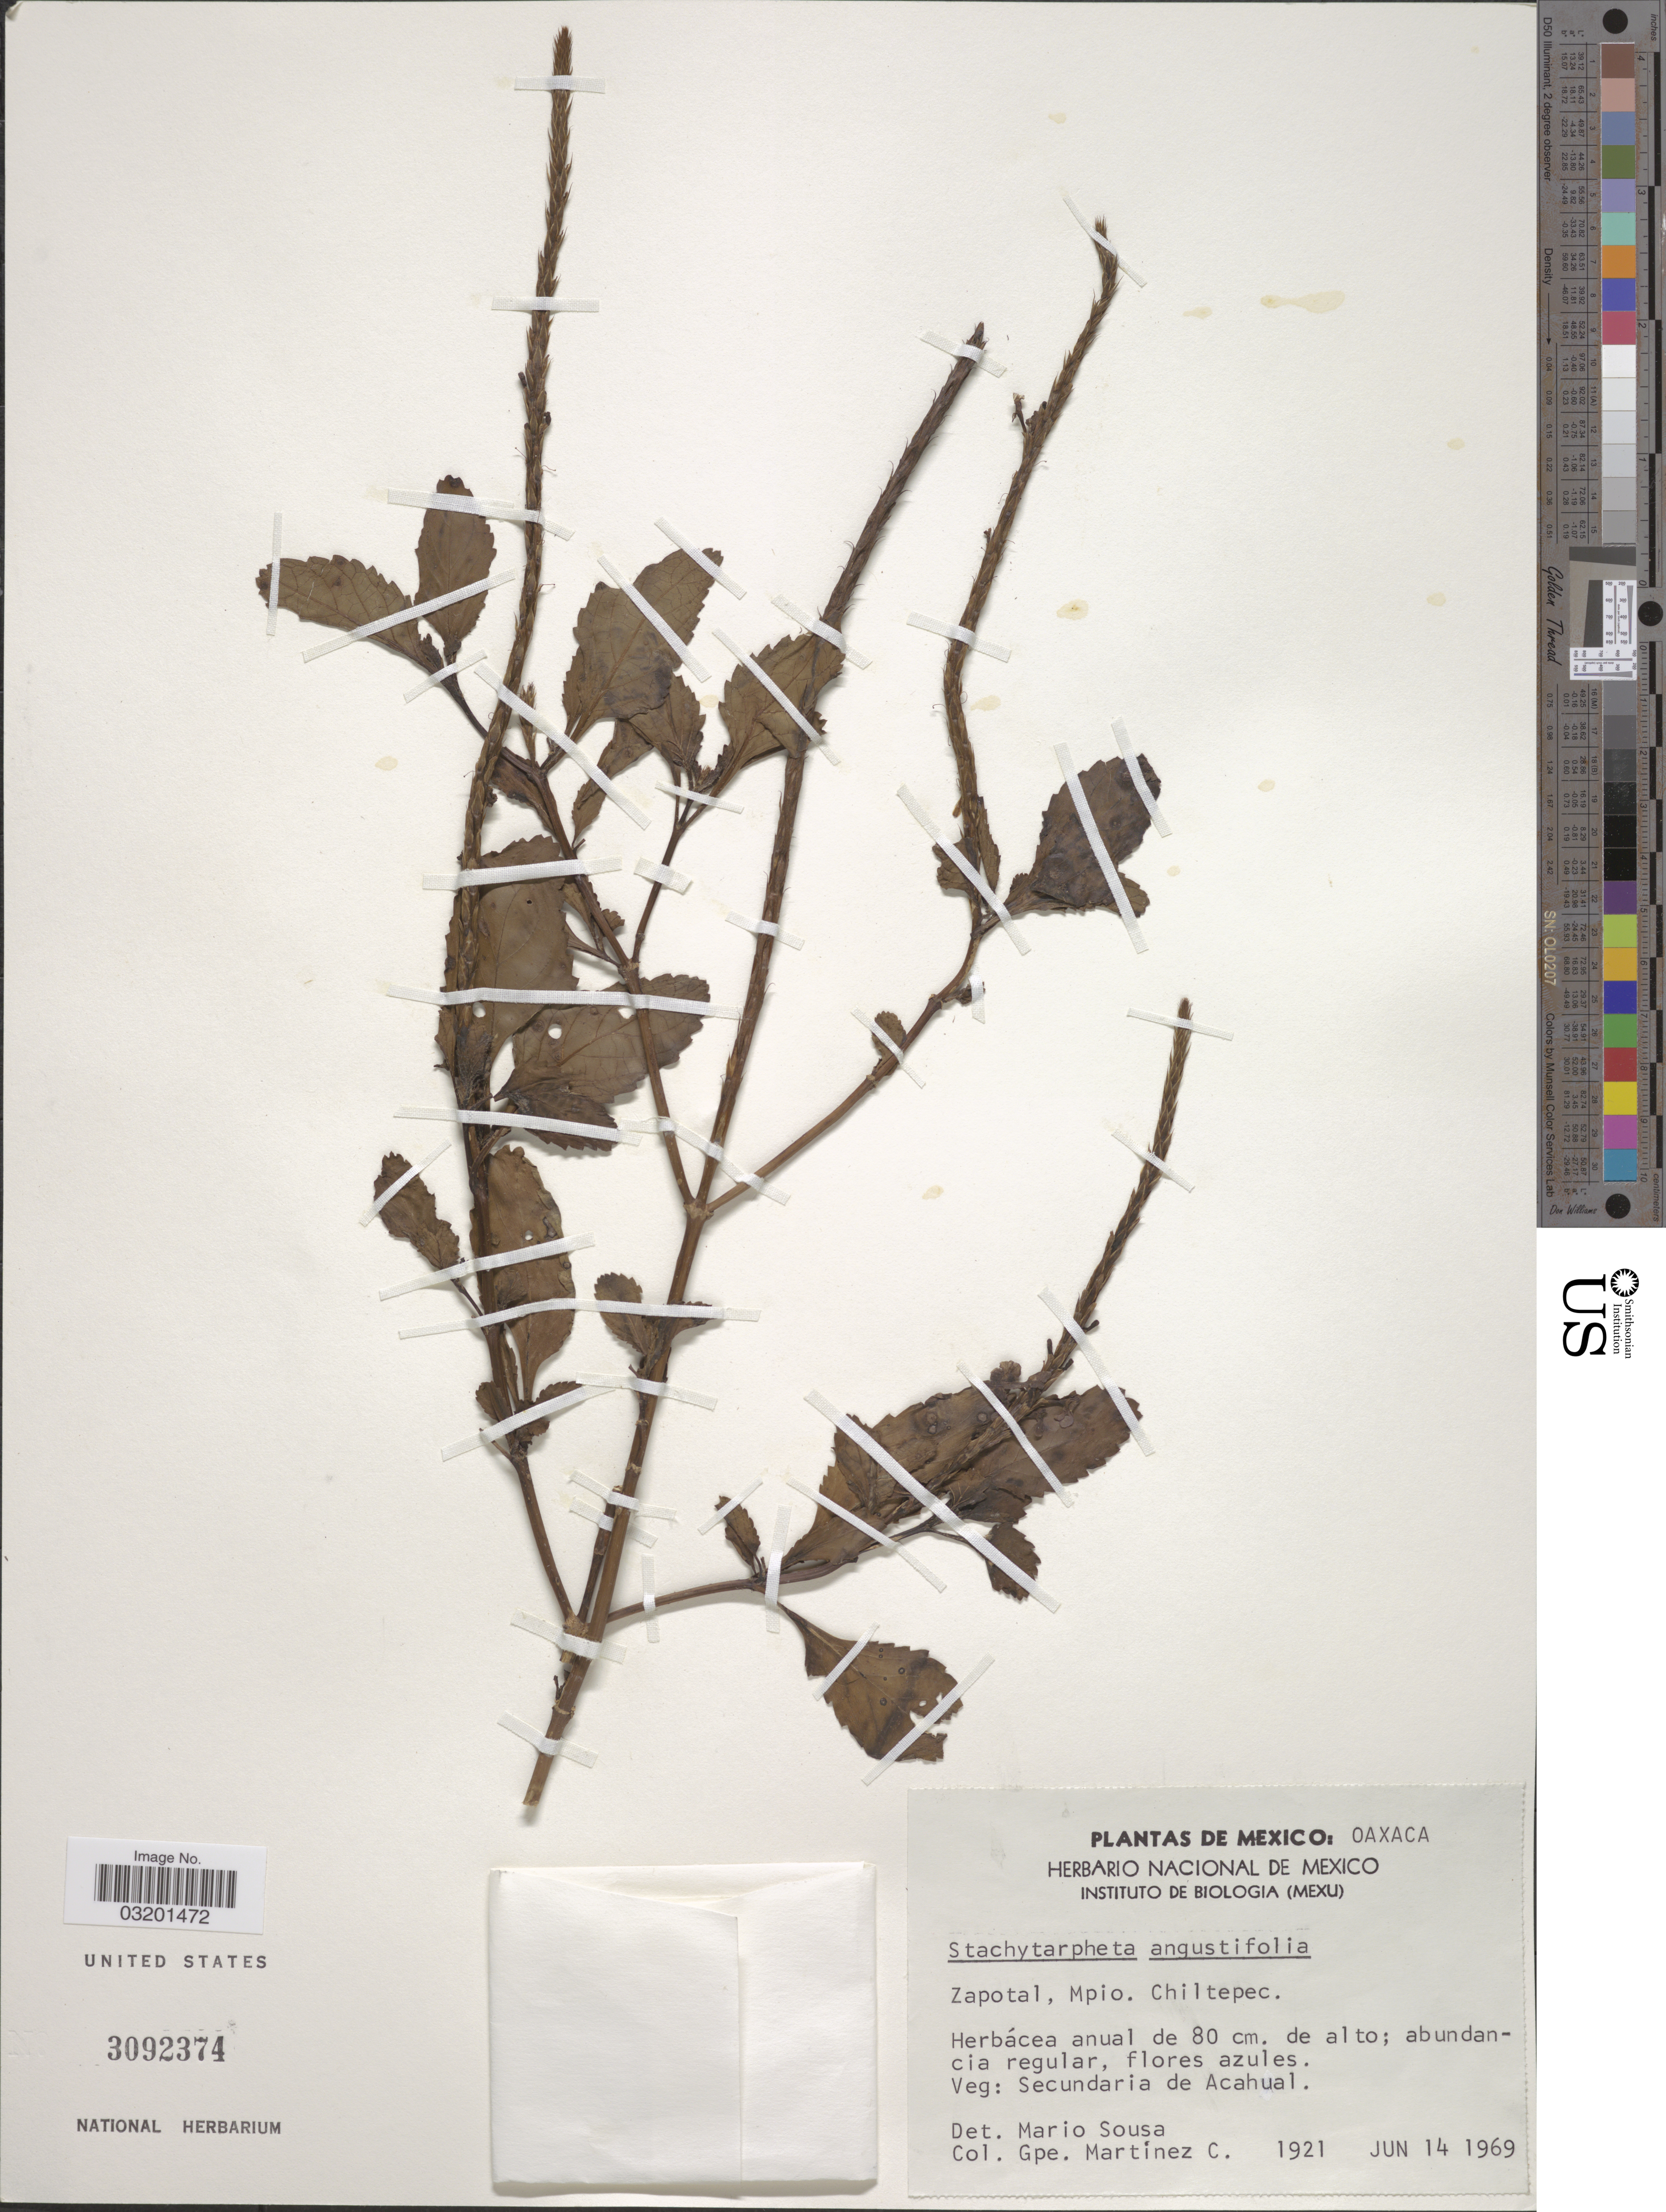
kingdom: Plantae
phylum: Tracheophyta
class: Magnoliopsida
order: Lamiales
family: Verbenaceae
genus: Stachytarpheta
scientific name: Stachytarpheta angustifolia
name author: (Mill.) Vahl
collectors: G. Martinez C.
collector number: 1921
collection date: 1969-06-14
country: Mexico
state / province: Oaxaca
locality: Zapotal, Mpio. Chiltepec.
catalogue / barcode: US 3092374